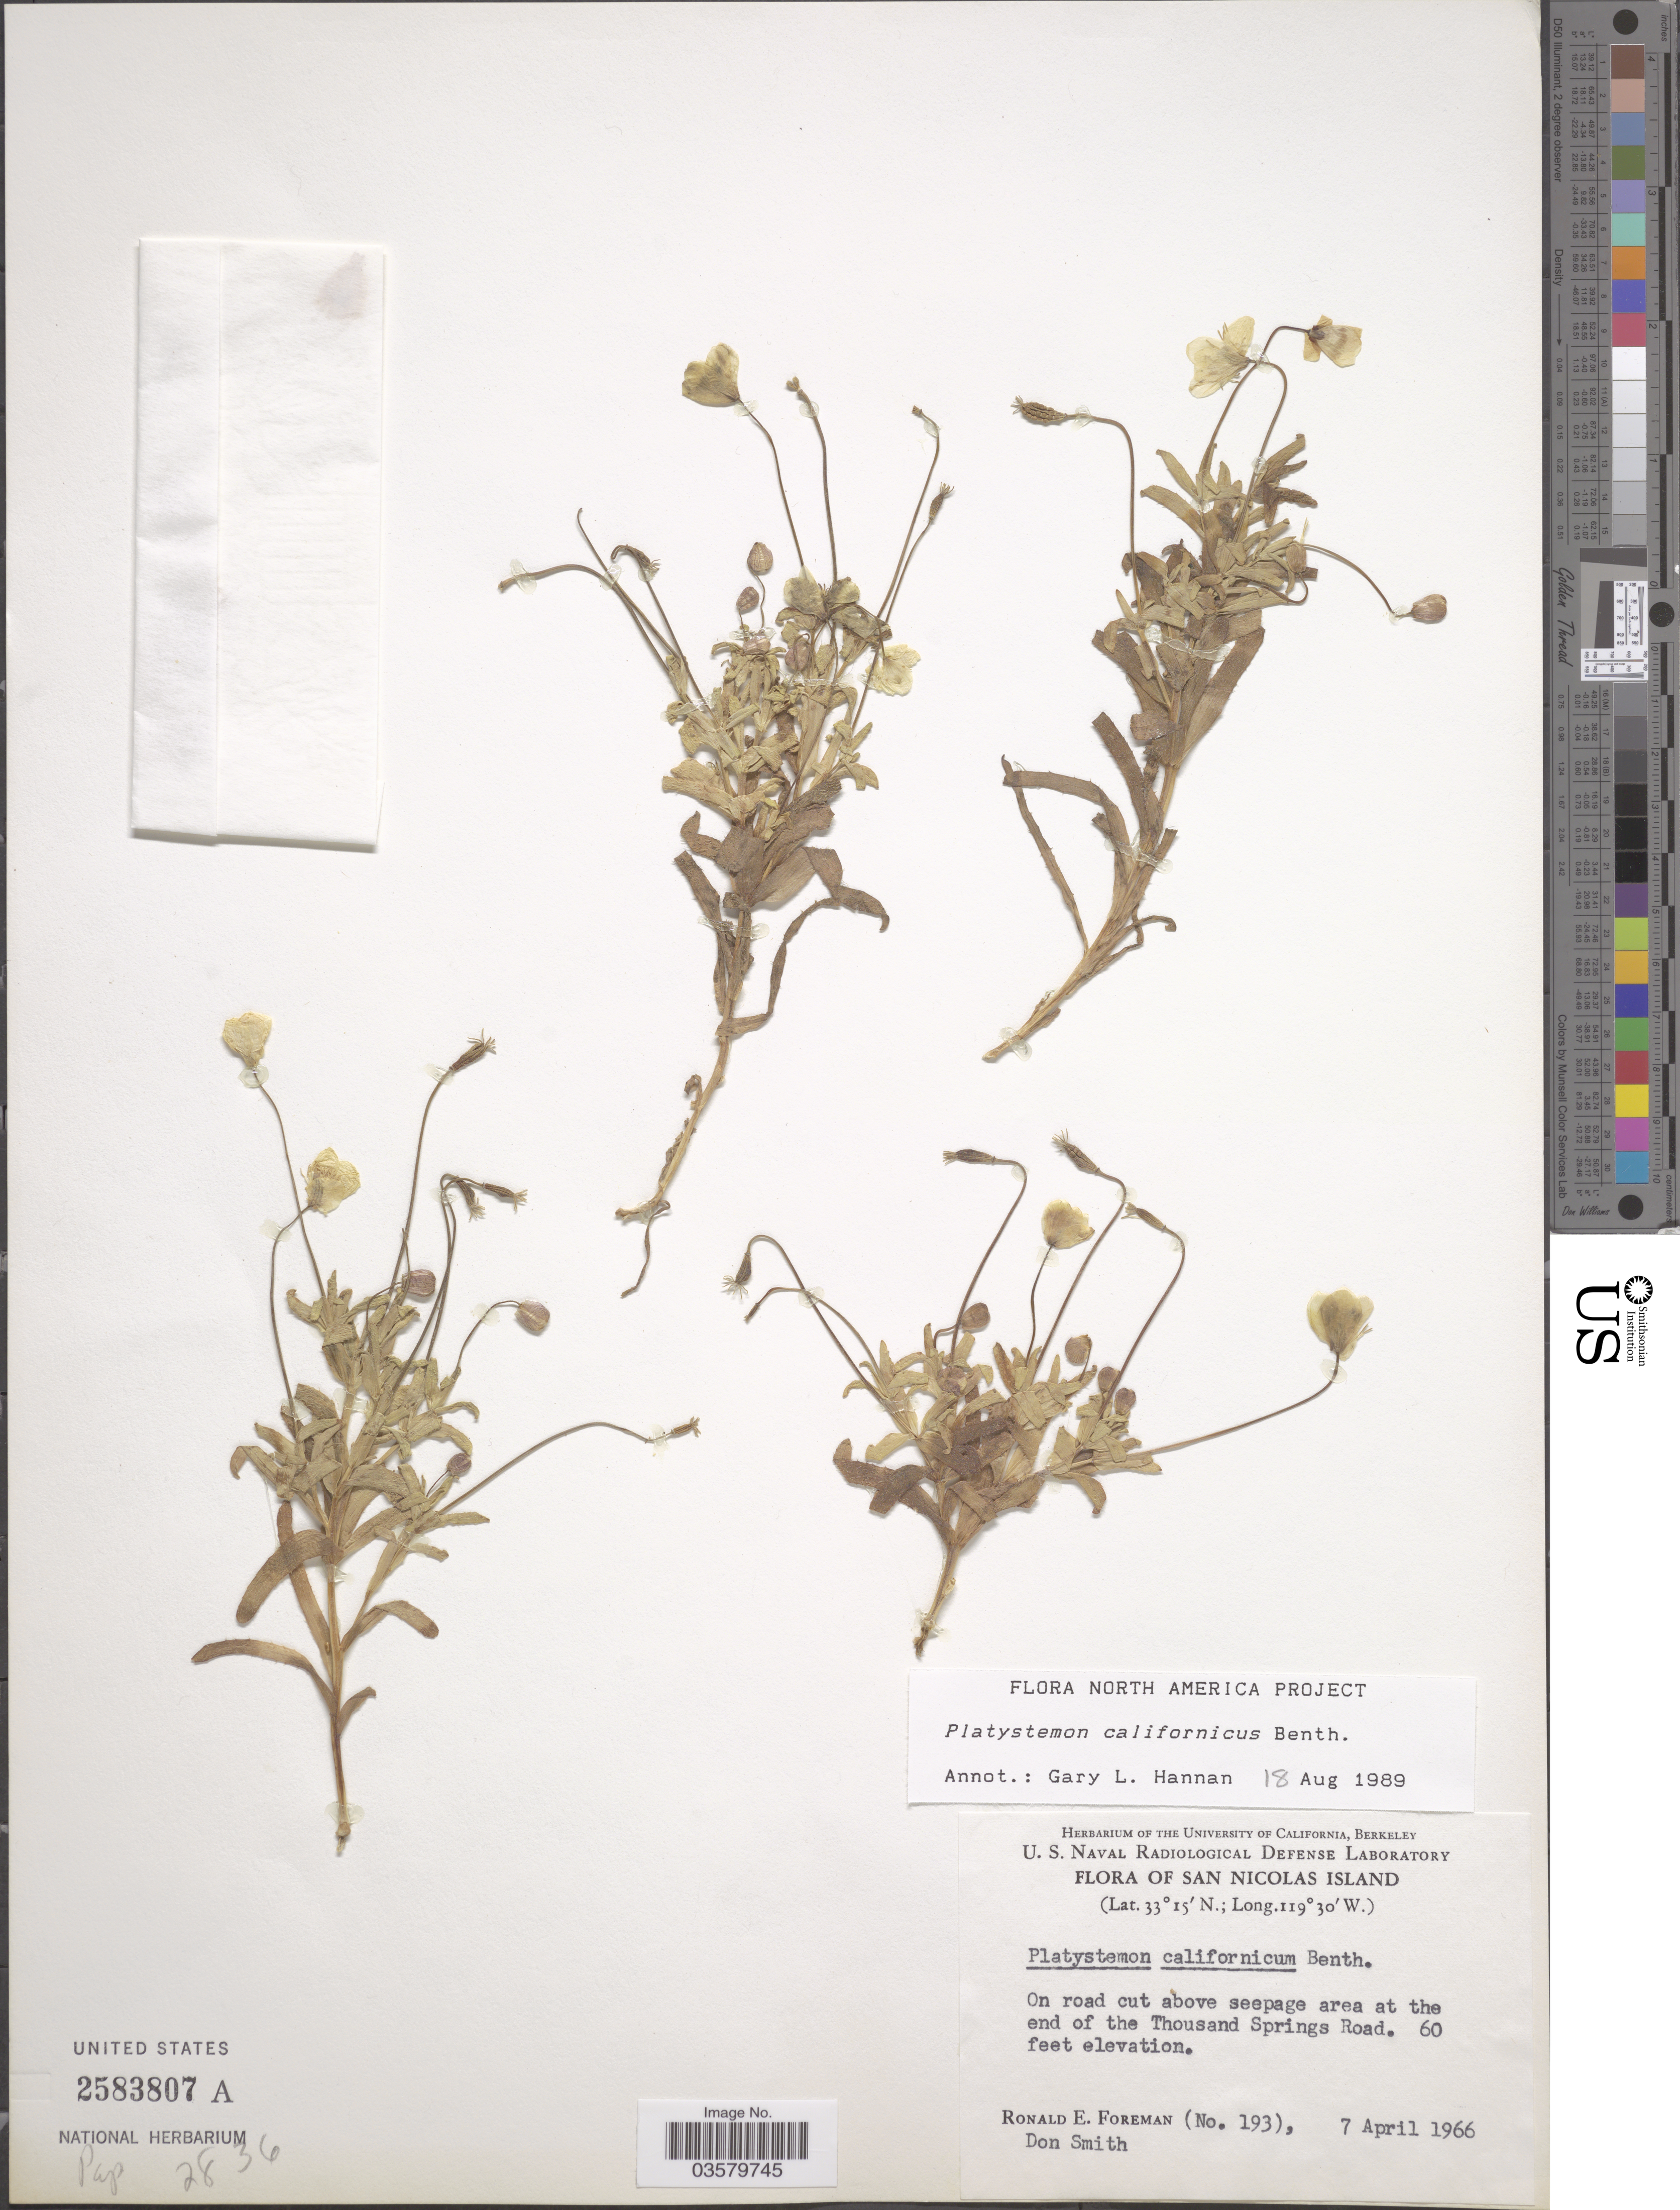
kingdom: Plantae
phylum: Tracheophyta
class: Magnoliopsida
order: Ranunculales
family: Papaveraceae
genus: Platystemon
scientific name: Platystemon californicus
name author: Benth.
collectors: R. Foreman & D. Smith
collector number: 193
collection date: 1966-04-07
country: United States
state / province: California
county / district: Ventura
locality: San Nicolas Island. At the end of the Thousand Springs Road.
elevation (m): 18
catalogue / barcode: US 2583807A